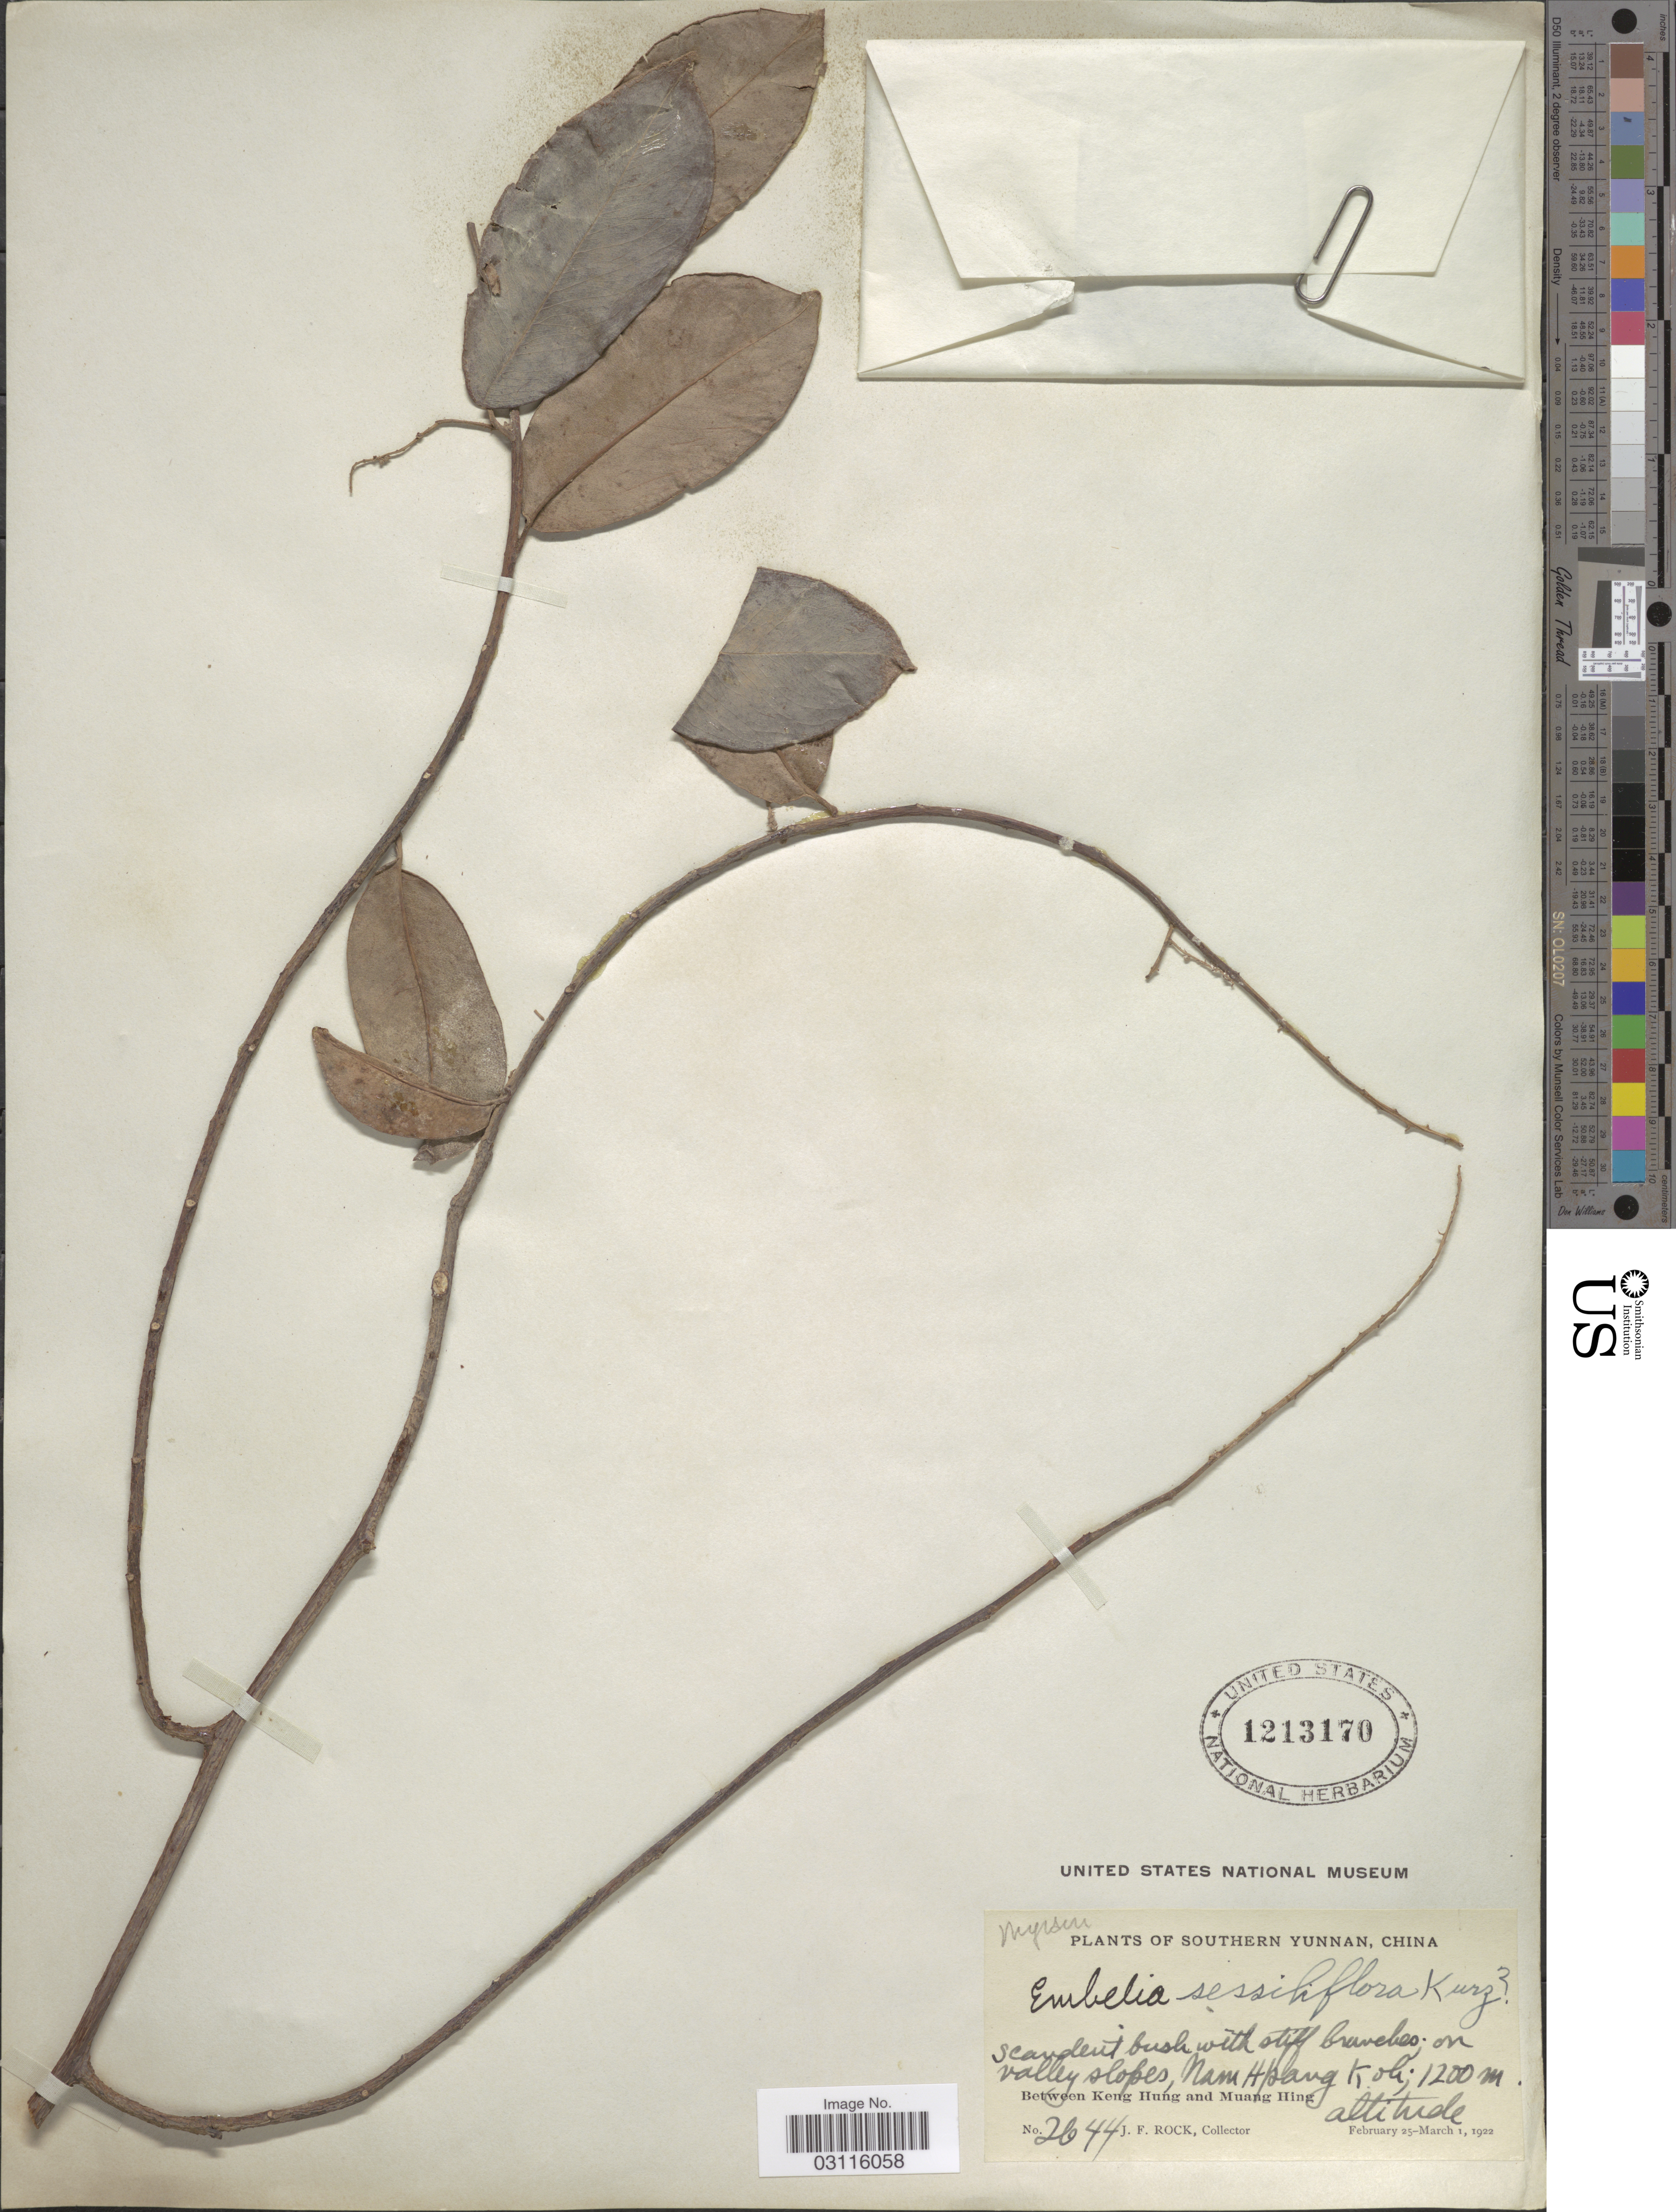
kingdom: Plantae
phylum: Tracheophyta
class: Magnoliopsida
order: Ericales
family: Primulaceae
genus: Embelia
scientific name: Embelia sessiliflora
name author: Kurz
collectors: J. Rock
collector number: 2644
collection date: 1922-02-25/1922-03-01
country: China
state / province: Yunnan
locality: Southern Yunnan, on valley slopes, Nam Hpang Koh, Between Keng Hung and Muang Hing.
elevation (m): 1200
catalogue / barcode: US 1213170